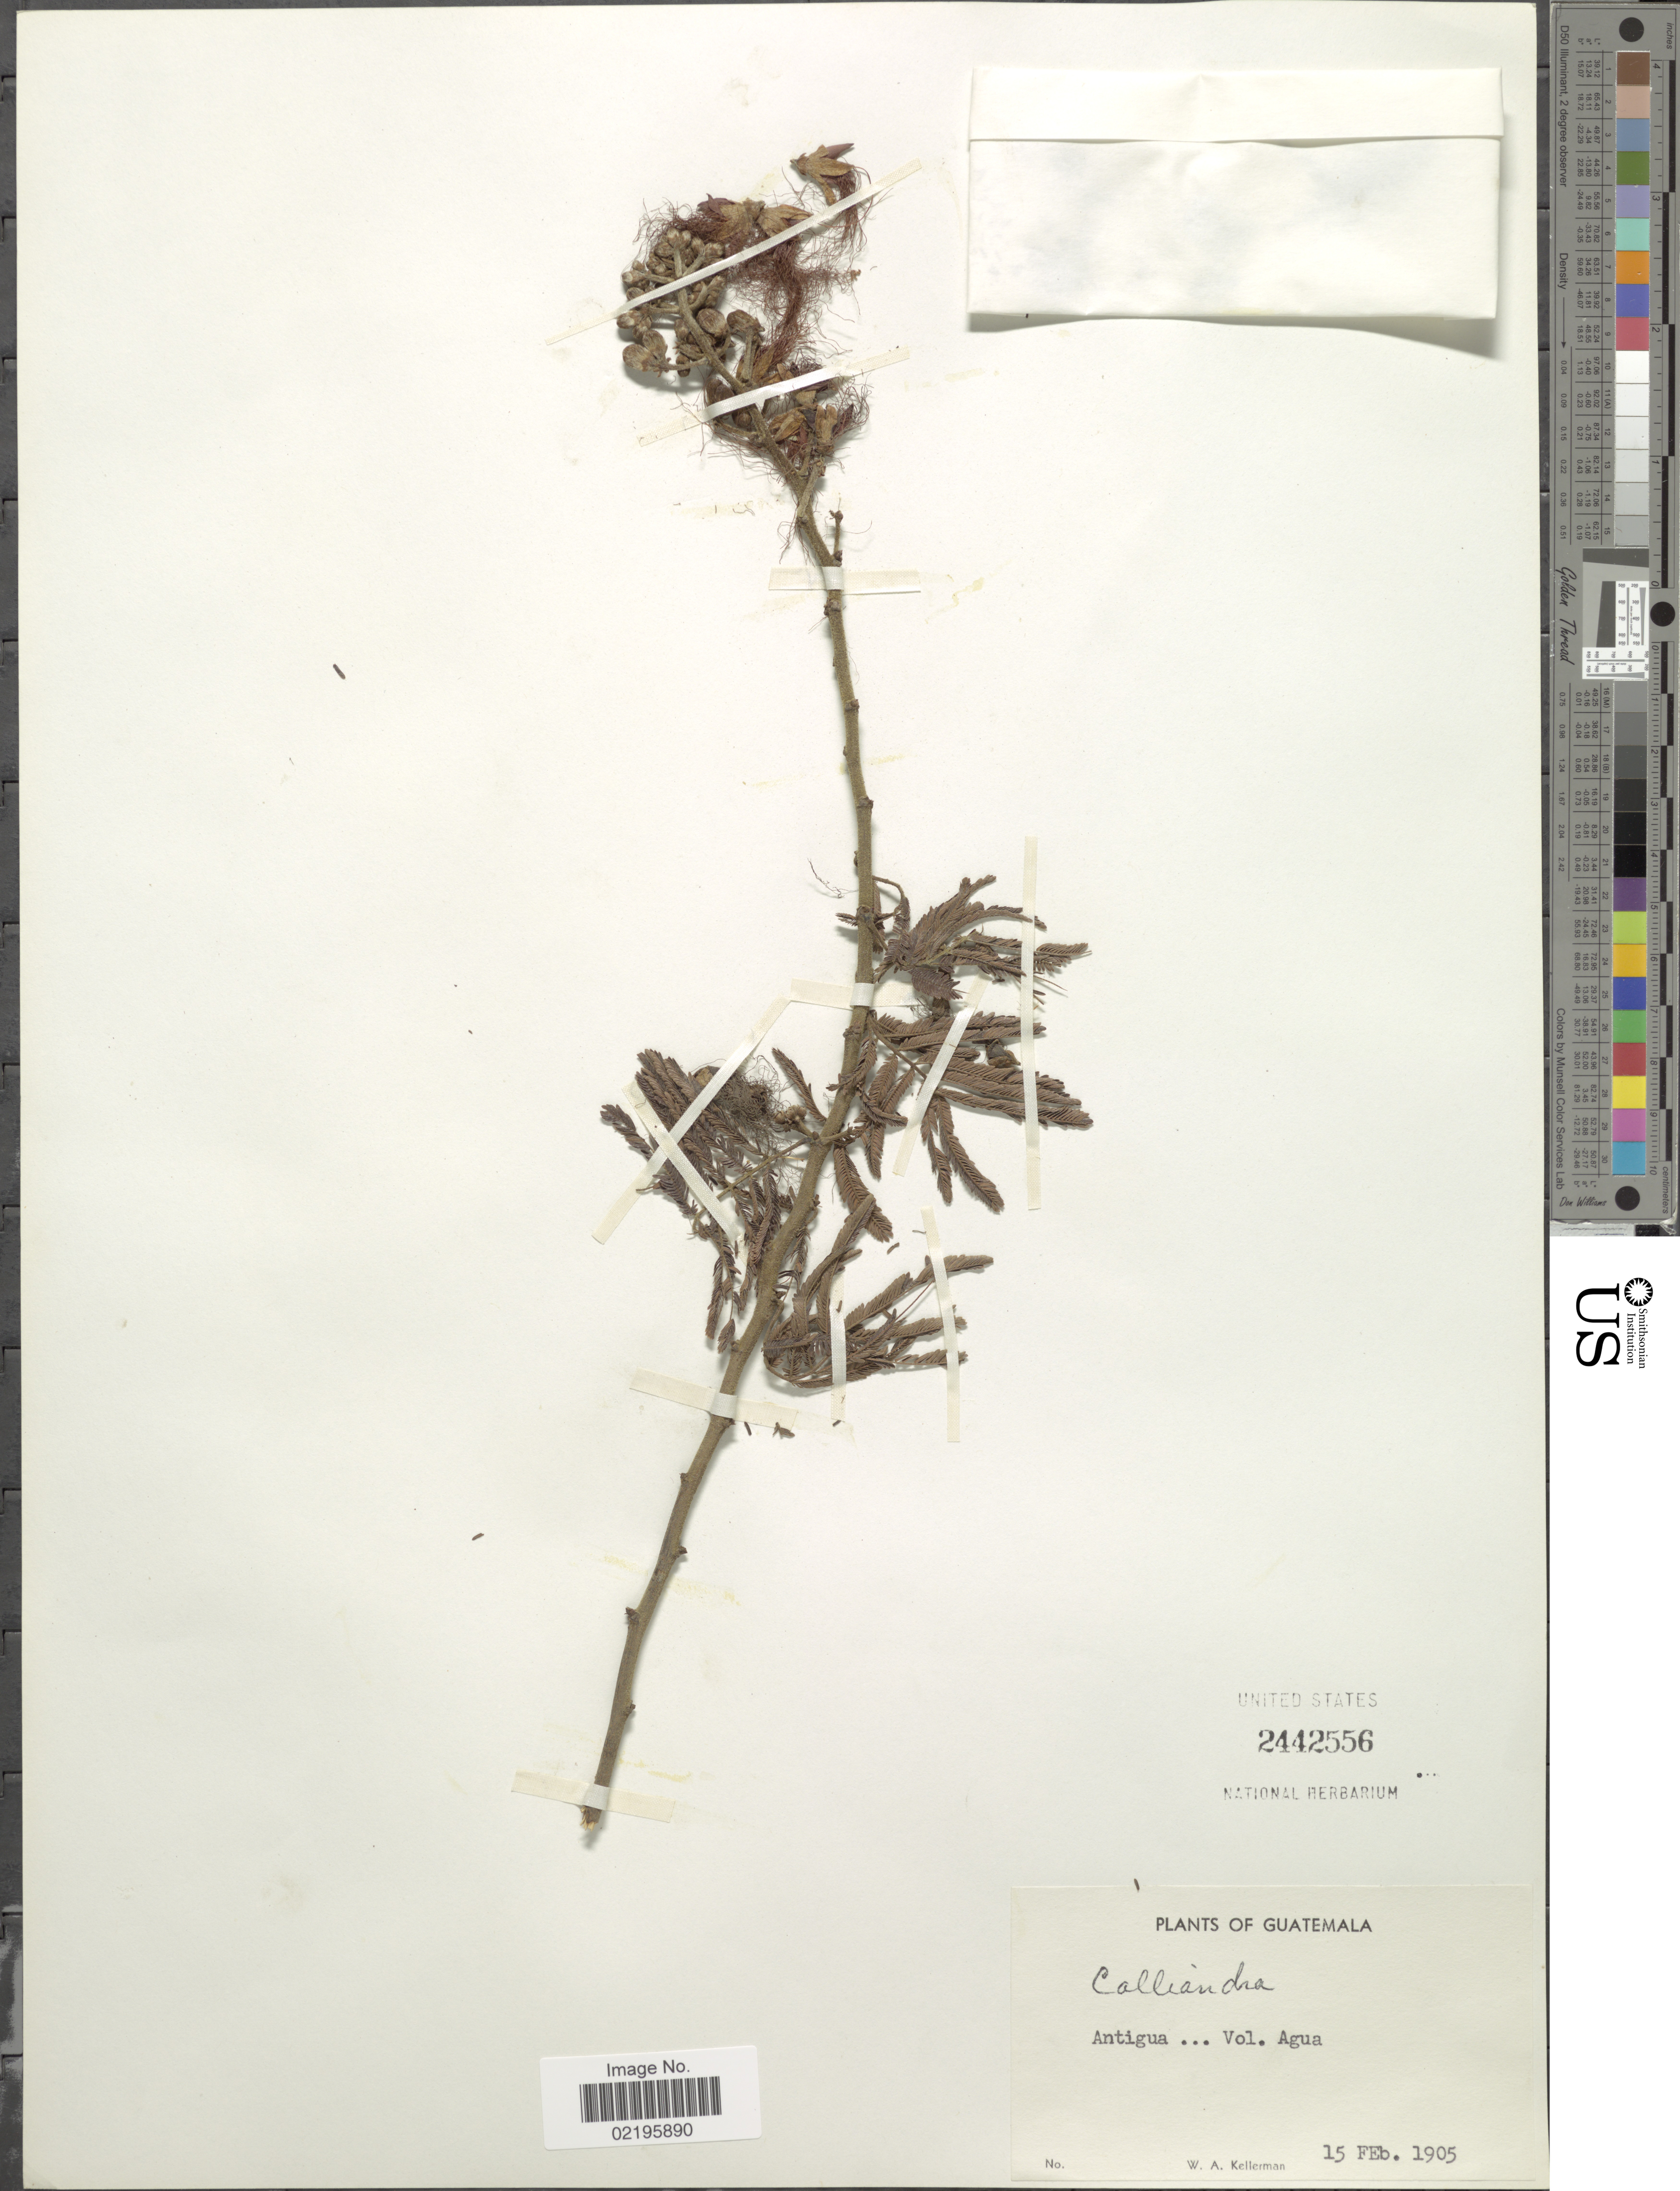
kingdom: Plantae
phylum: Tracheophyta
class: Magnoliopsida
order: Fabales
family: Fabaceae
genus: Calliandra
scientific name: Calliandra houstoniana var. anomala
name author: (Kunth) Barneby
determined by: Strong, Mark T., (BOT), Smithsonian Institution - National Museum of Natural History (UNITED STATES)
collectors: W. Kellerman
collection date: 1905-02-15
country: Guatemala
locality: Antigua, Vol Agua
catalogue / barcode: US 2442556